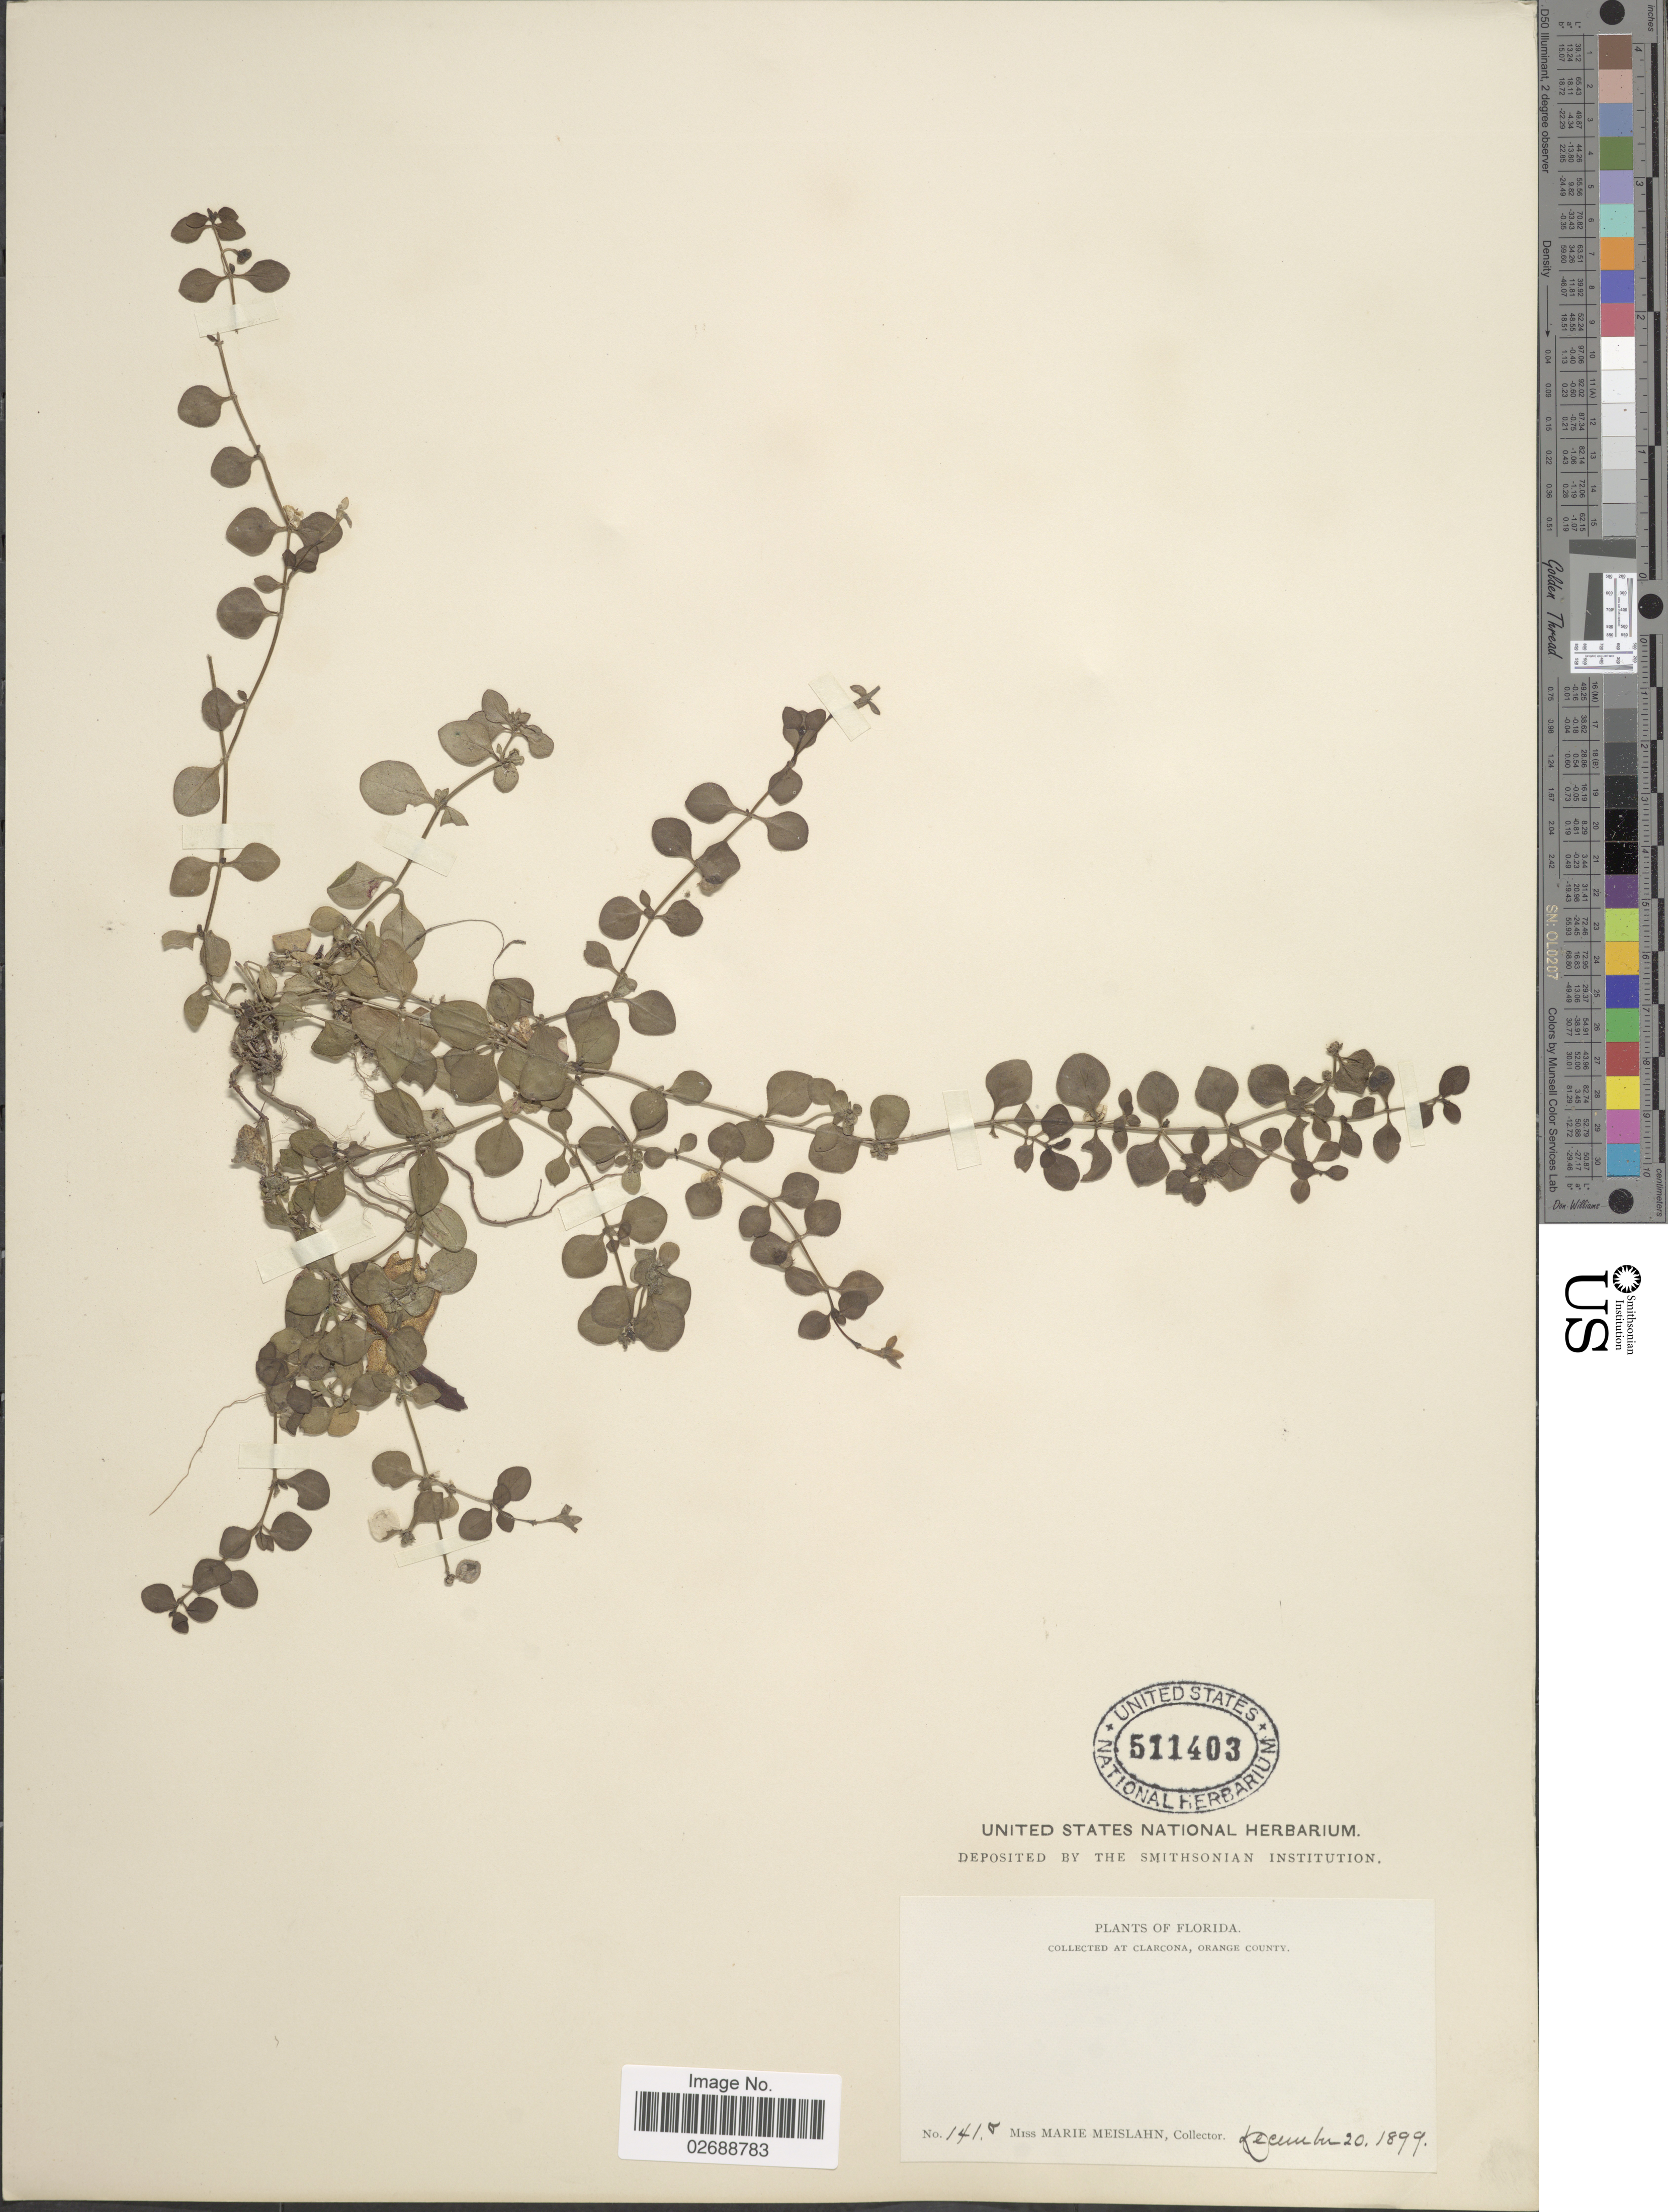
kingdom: Plantae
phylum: Tracheophyta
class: Magnoliopsida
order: Gentianales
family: Rubiaceae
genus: Mitchella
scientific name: Mitchella repens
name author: L.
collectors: M. Meislahn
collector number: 141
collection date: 1899-12-20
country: United States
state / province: Florida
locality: At Clarcosa, Orange County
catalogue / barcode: US 511403